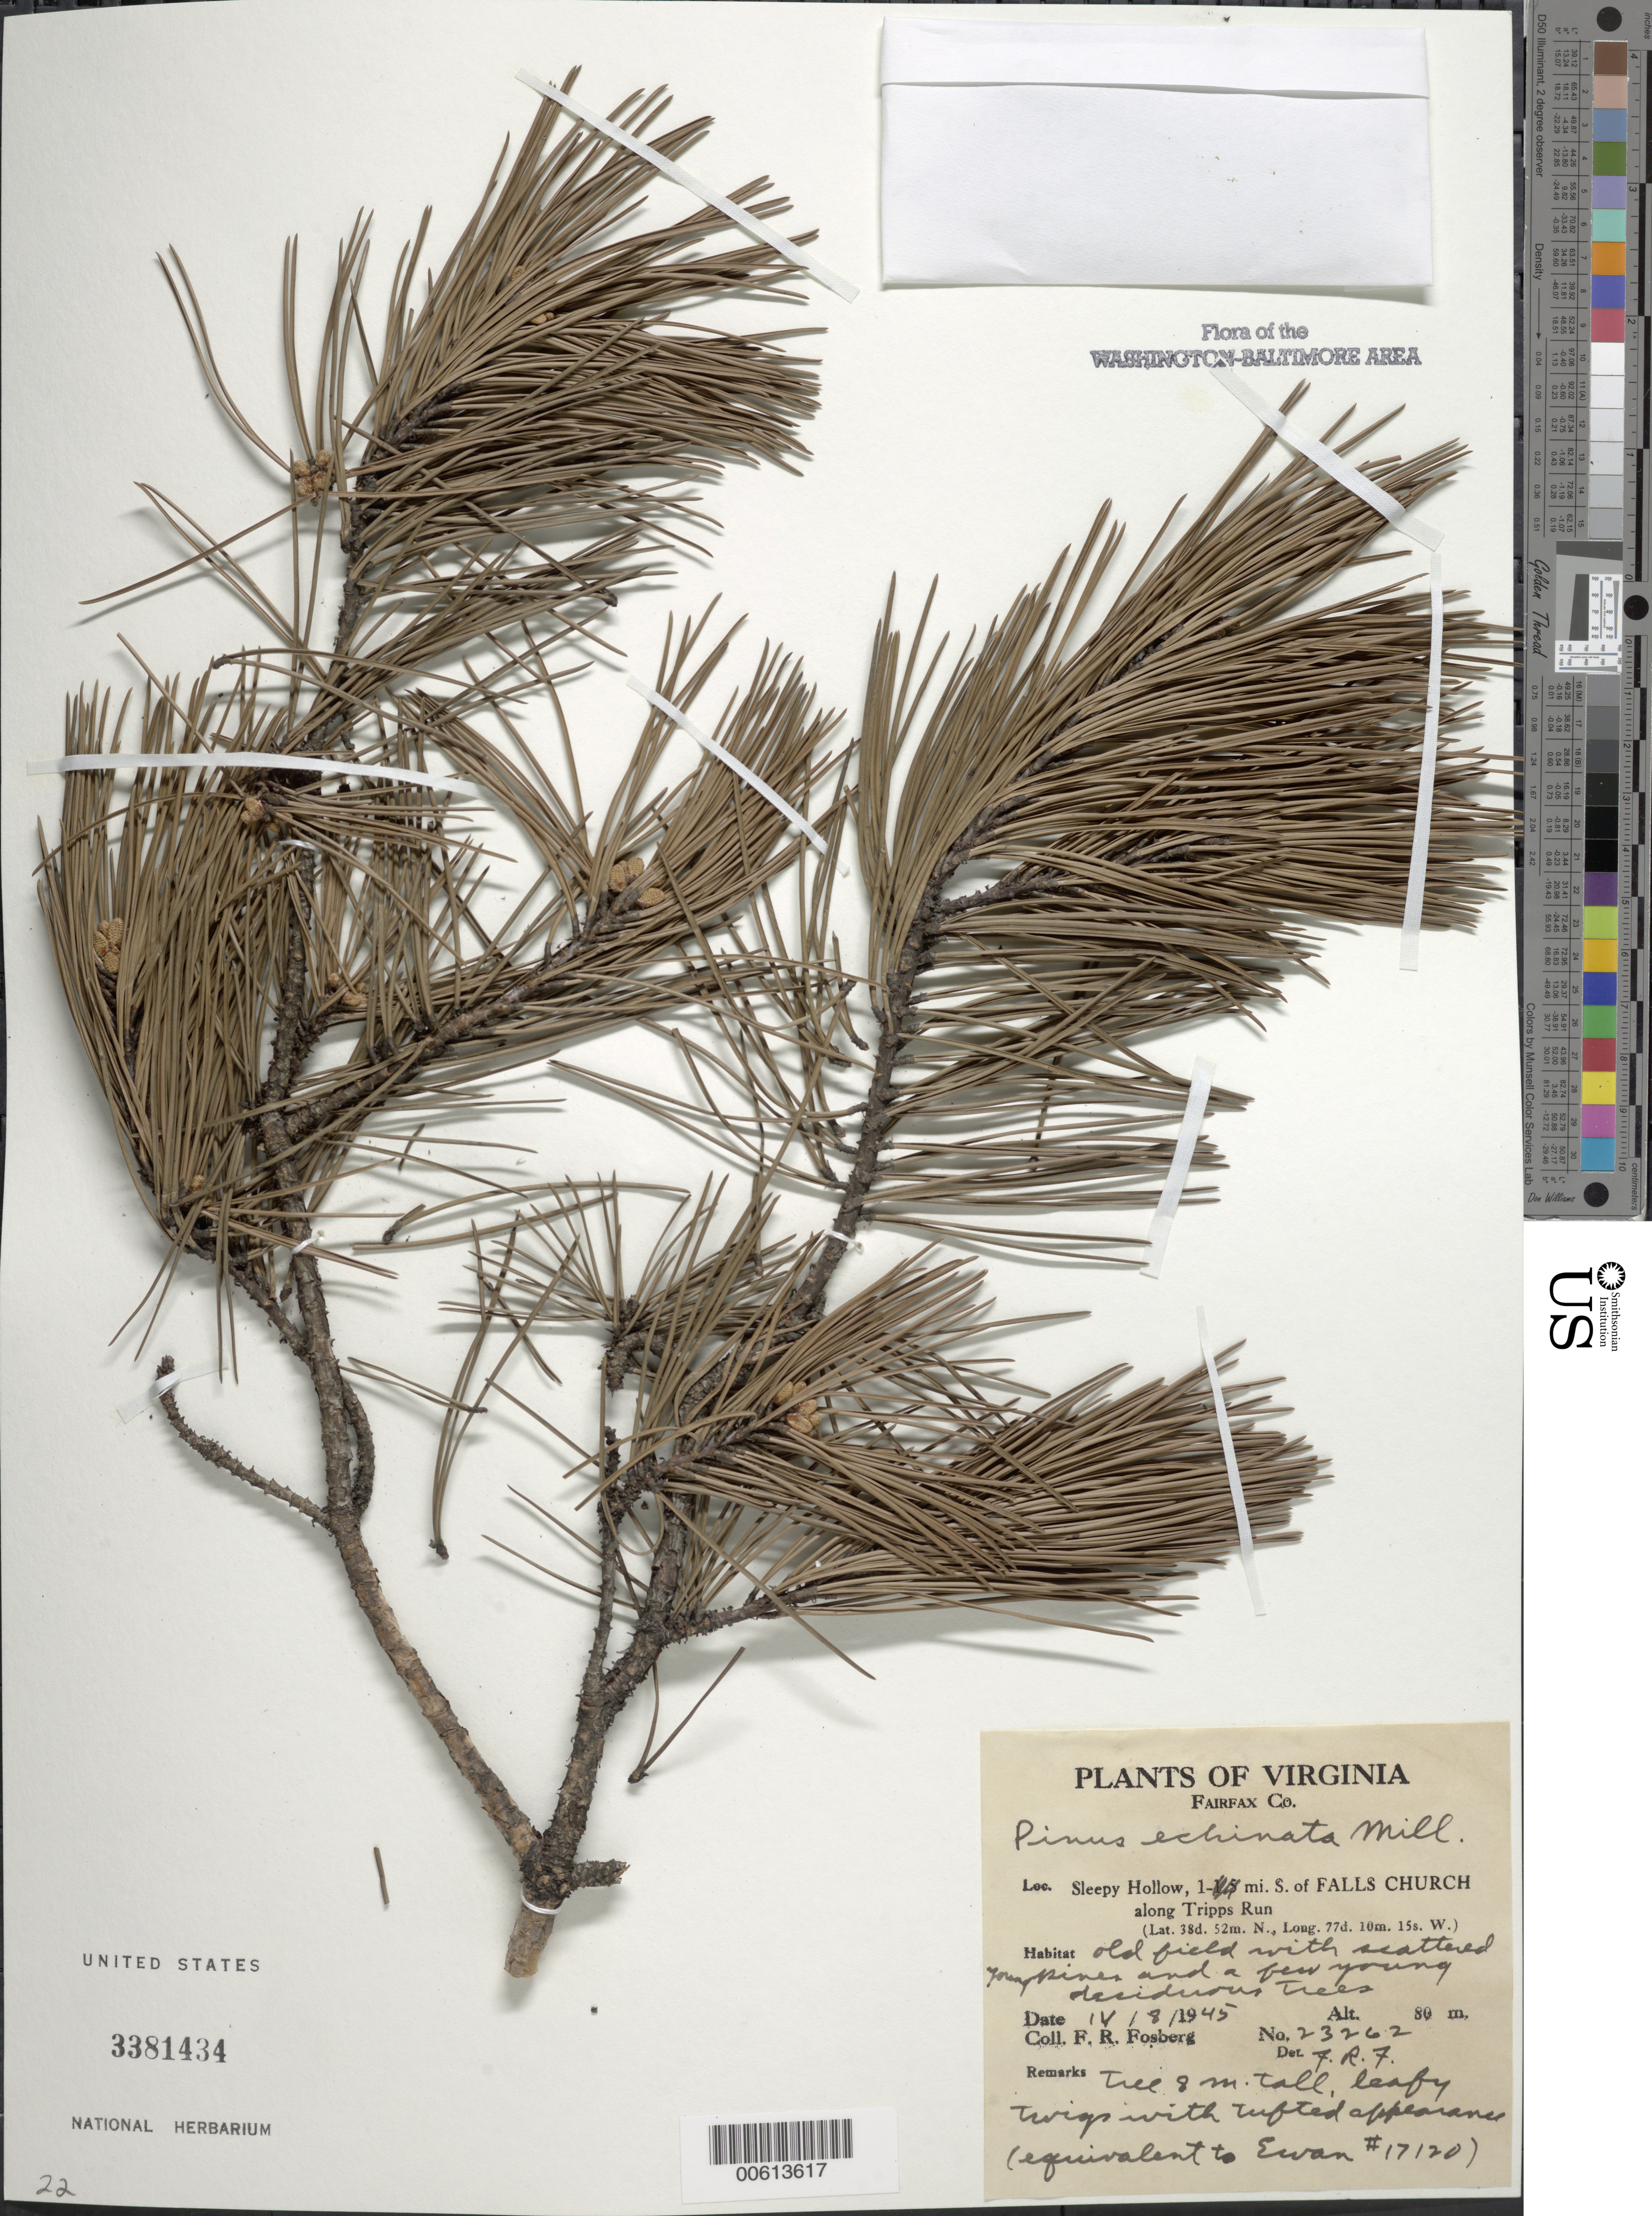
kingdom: Plantae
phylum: Tracheophyta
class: Pinopsida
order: Pinales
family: Pinaceae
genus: Pinus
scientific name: Pinus echinata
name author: Mill.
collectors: F. R. Fosberg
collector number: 23262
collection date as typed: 08 Apr 1945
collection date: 1945-04-08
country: United States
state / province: Virginia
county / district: Fairfax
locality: Sleepy Hollow, S of Falls Church, along Tripps Run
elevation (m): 80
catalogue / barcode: US 3381434